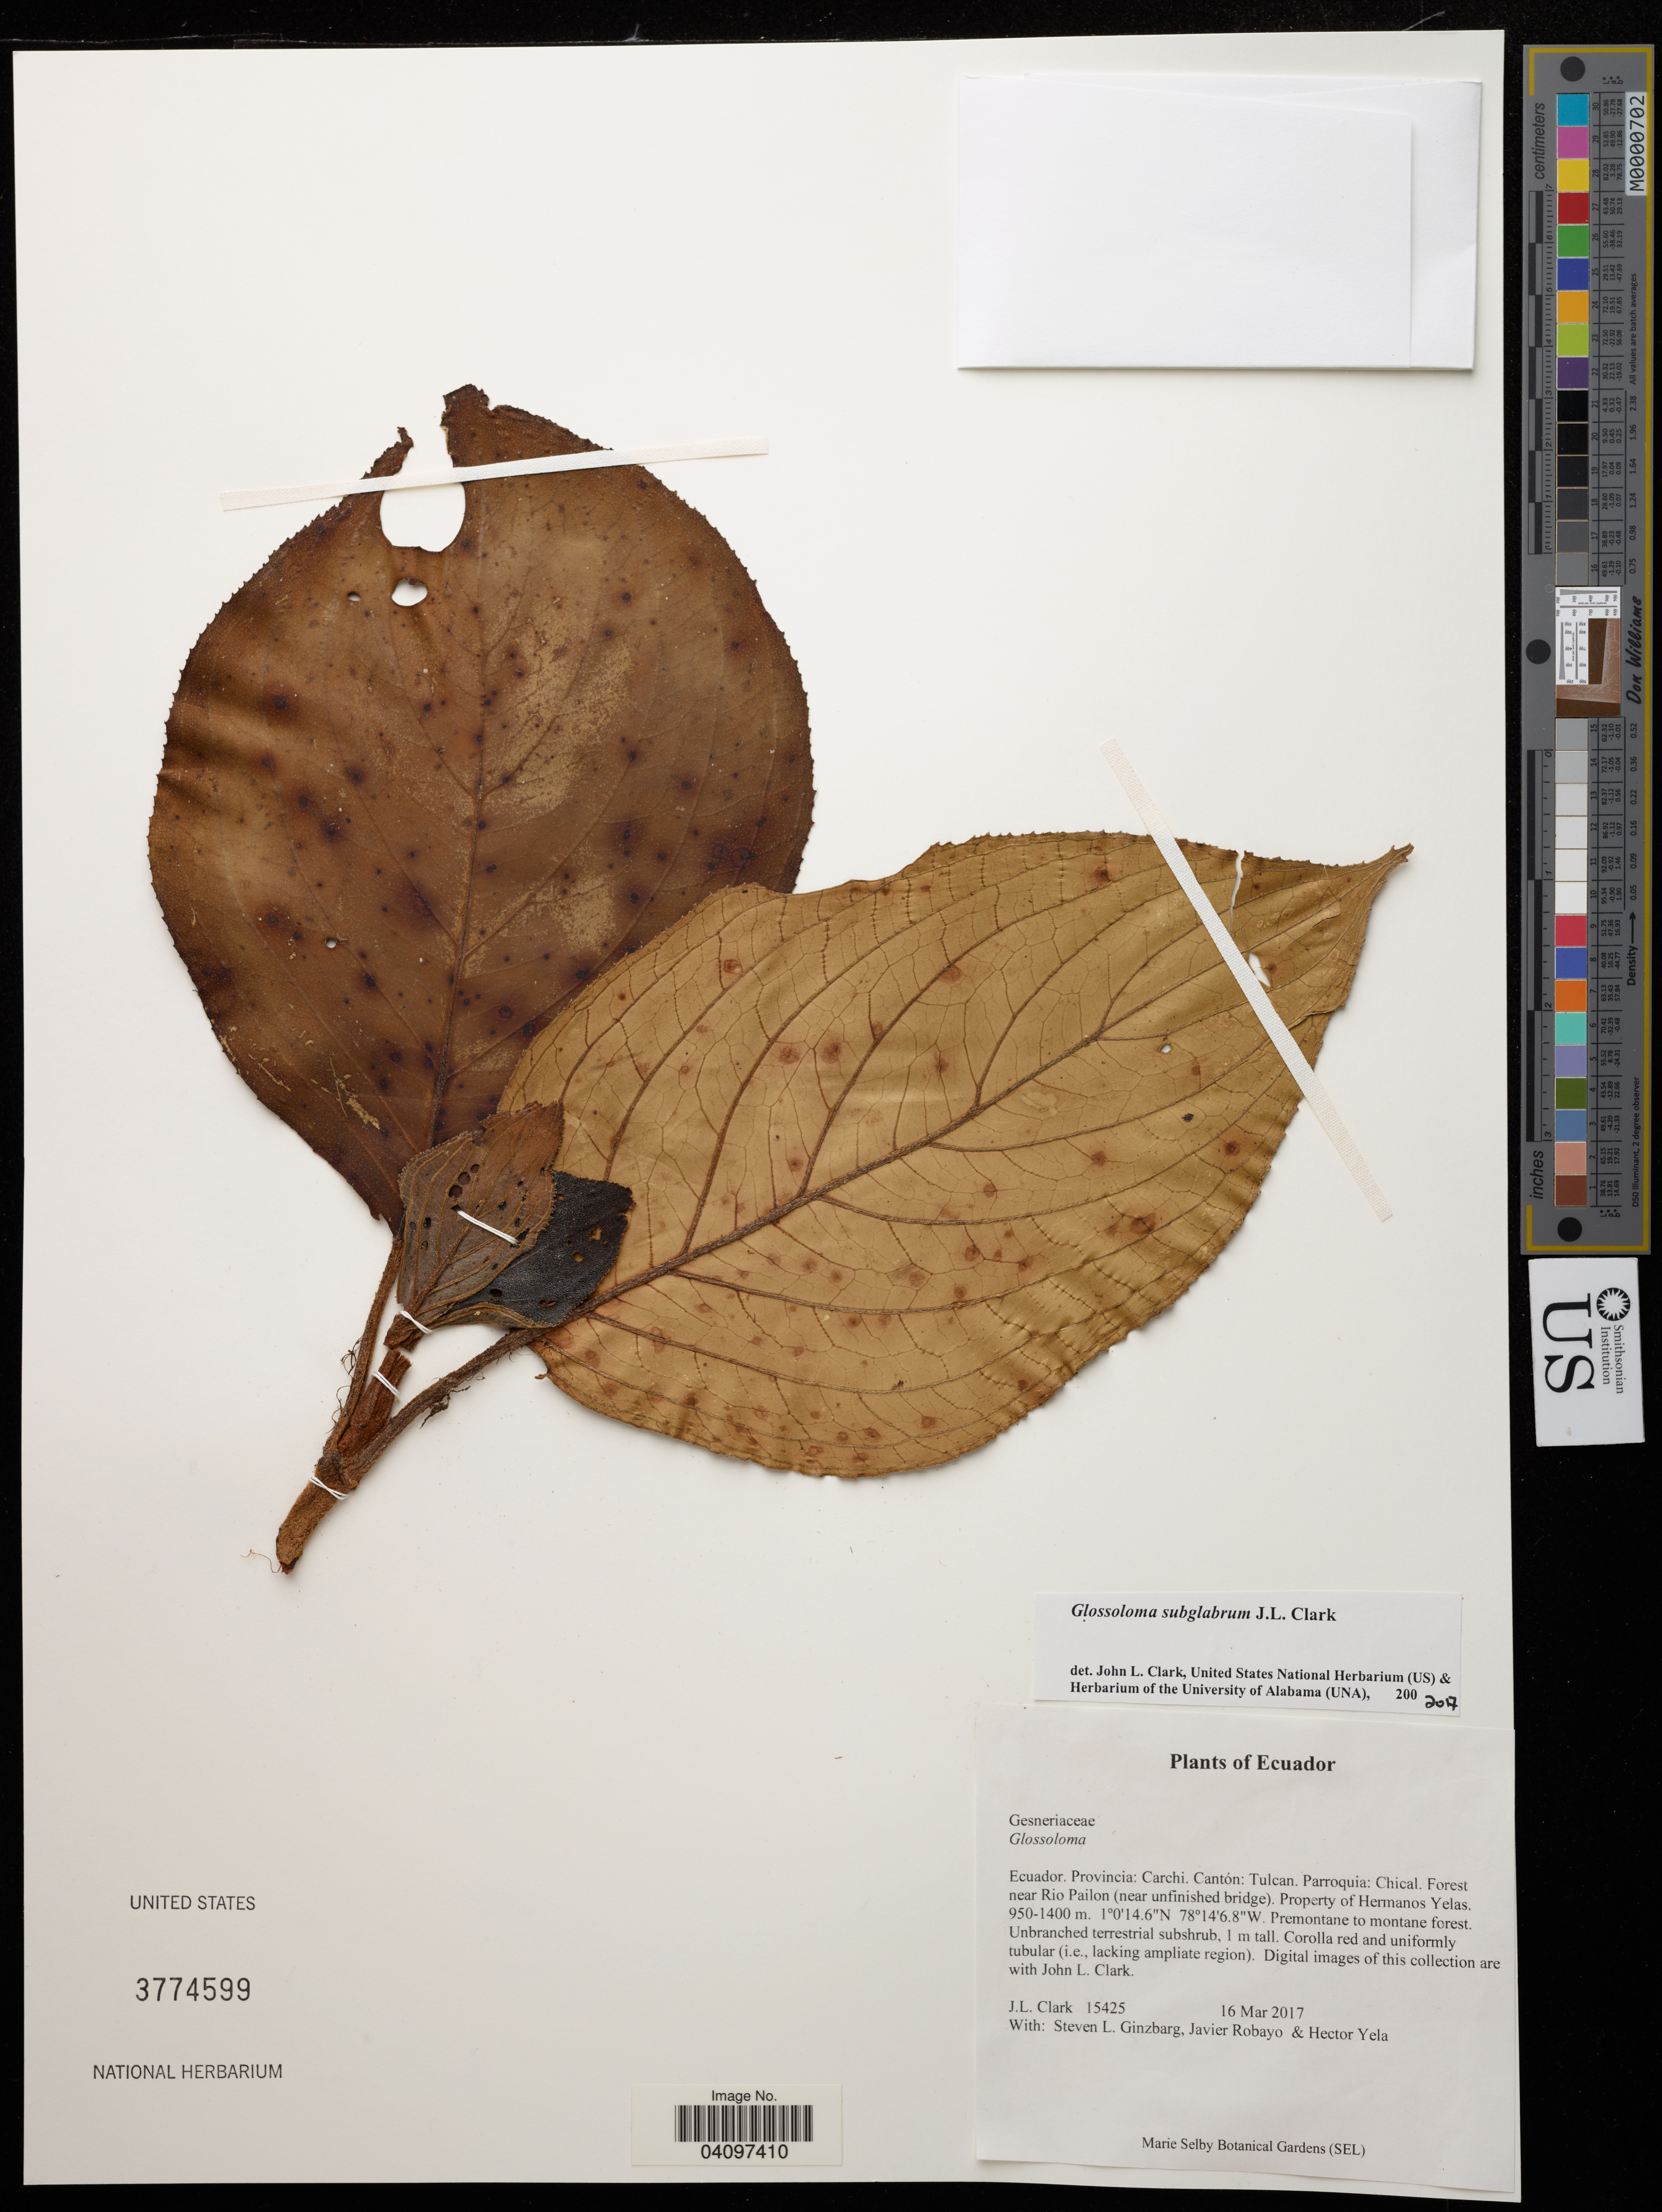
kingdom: Plantae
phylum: Tracheophyta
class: Magnoliopsida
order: Lamiales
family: Gesneriaceae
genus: Glossoloma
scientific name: Glossoloma subglabrum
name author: J.L. Clark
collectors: J. Clark, S. Ginzbarg & J. Robayo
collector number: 15425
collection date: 2017-03-16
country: Ecuador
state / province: Carchi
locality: Cantón: Tulcan. Parroquia: Chical. Forest near Rio Pailon (near unfinished bridge). Property of Hermanos Yelas.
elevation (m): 950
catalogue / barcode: US 3774599